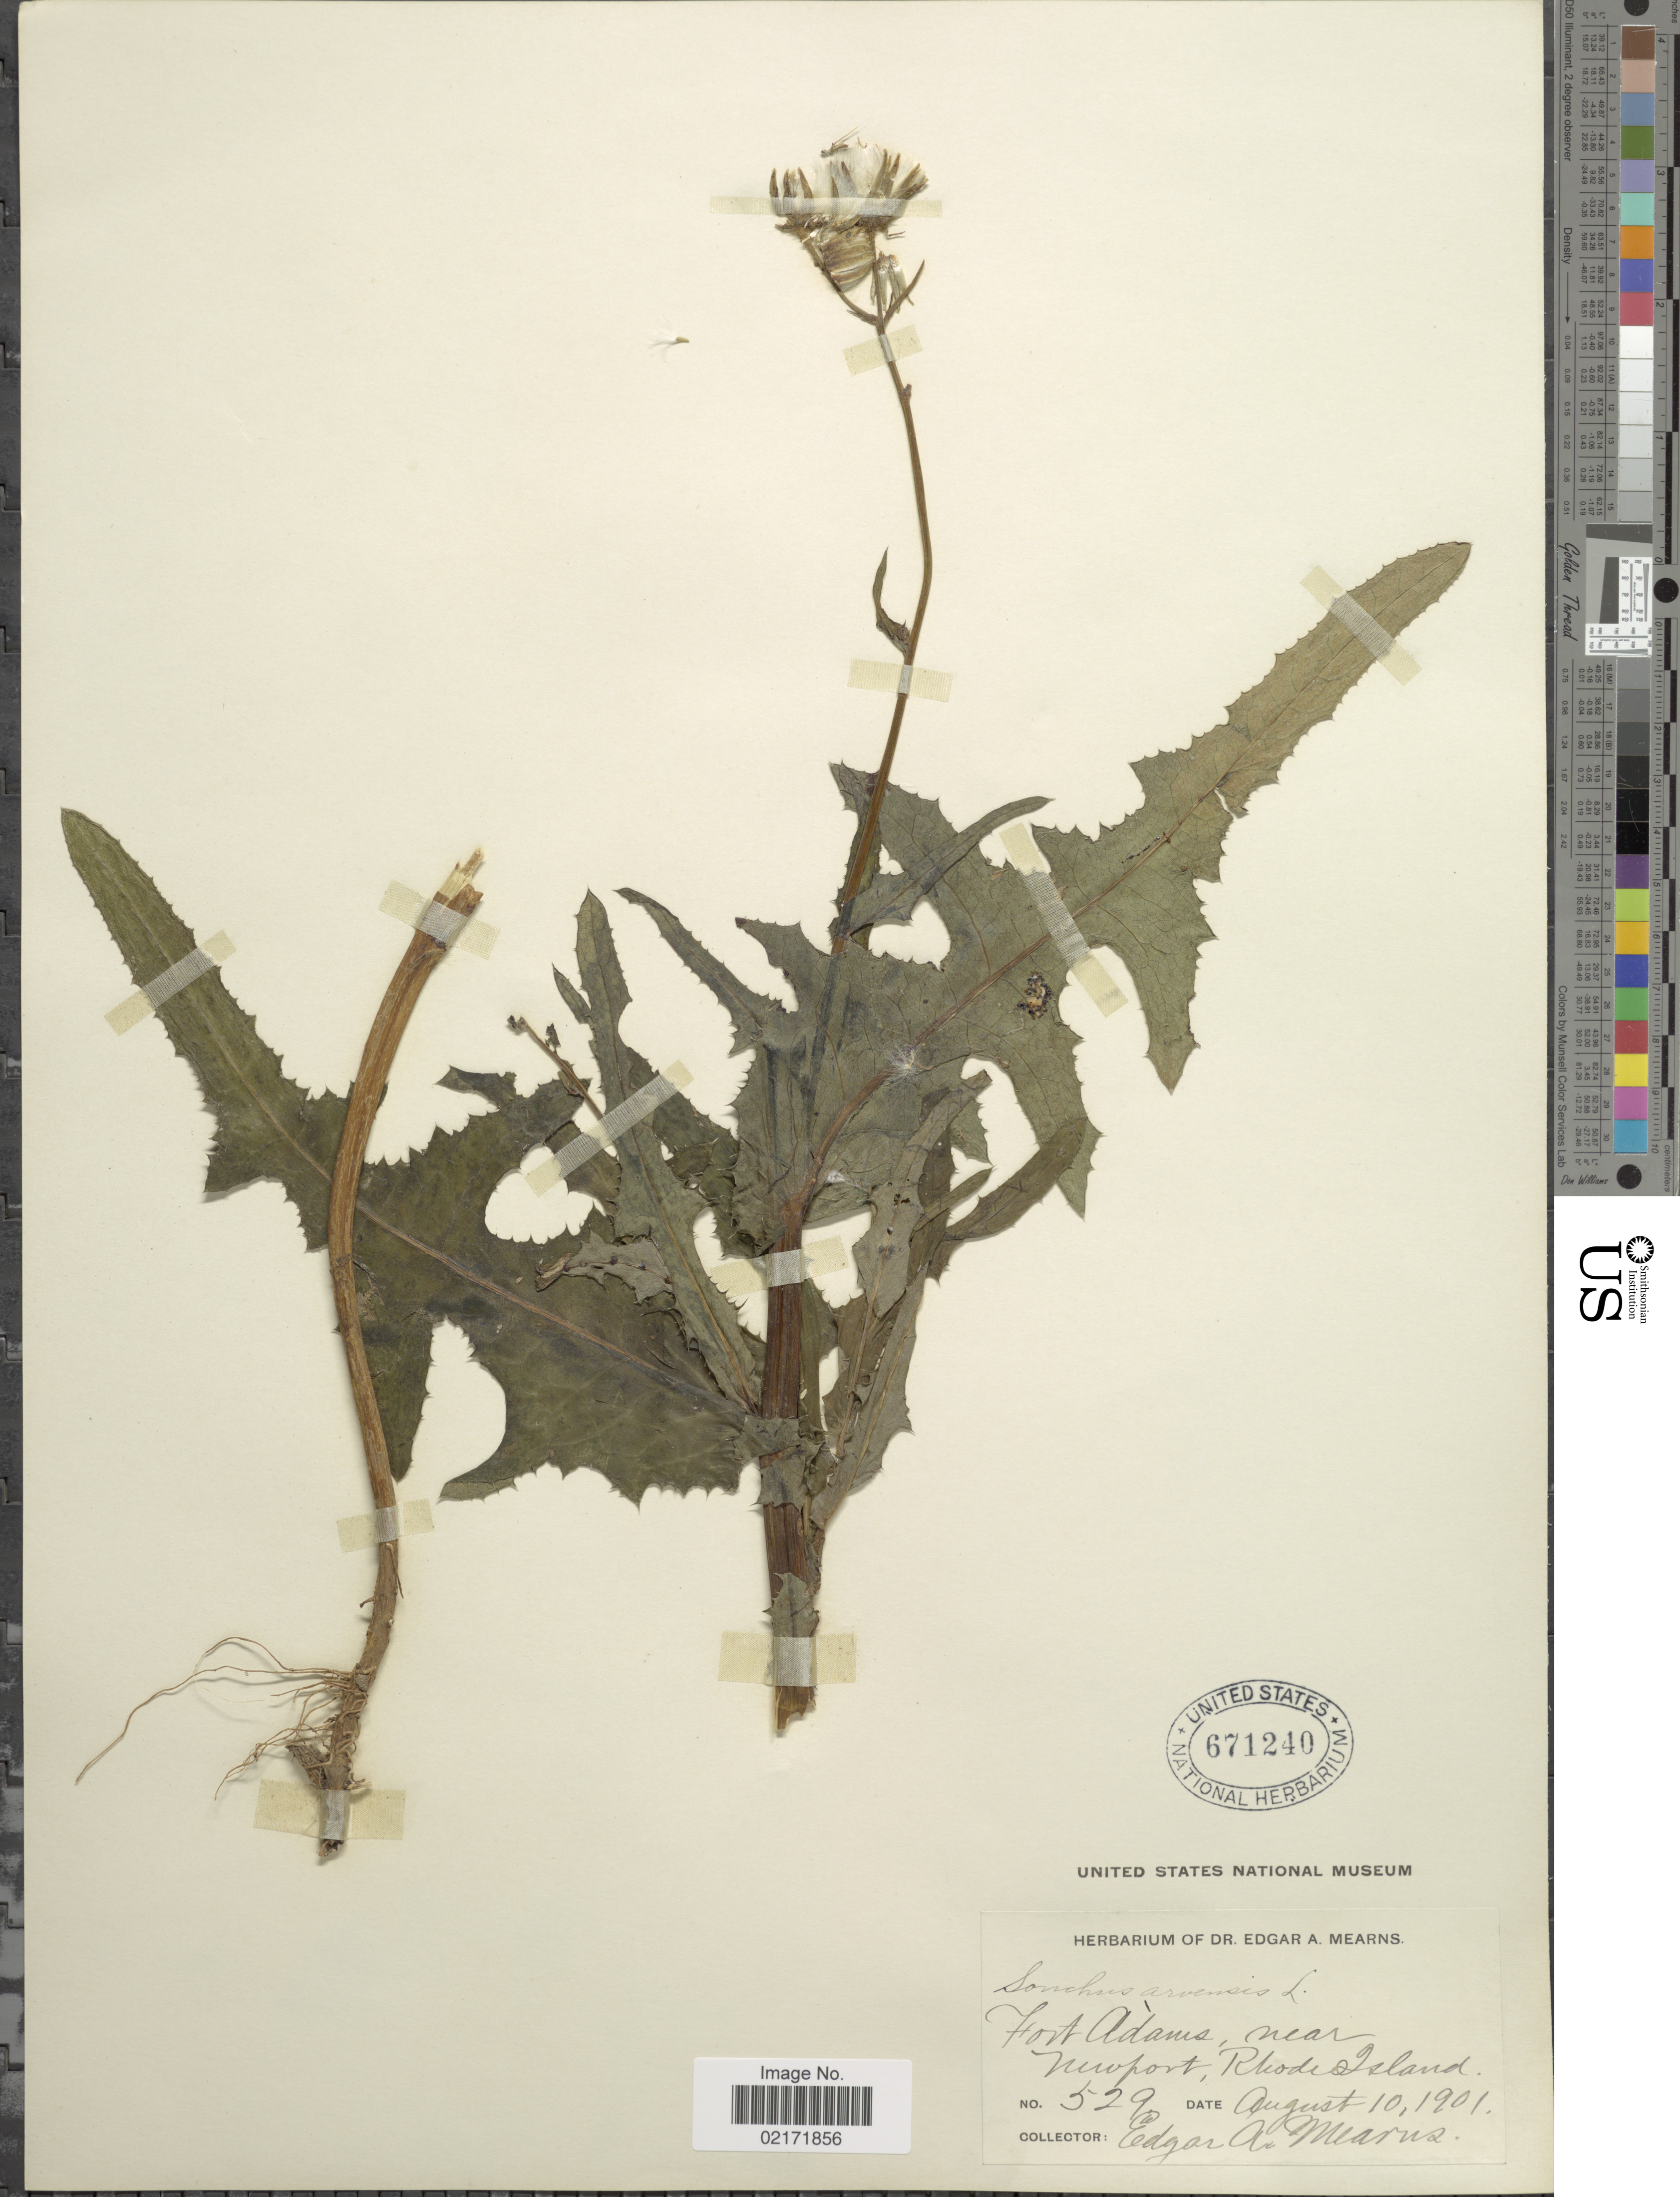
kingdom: Plantae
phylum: Tracheophyta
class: Magnoliopsida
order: Asterales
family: Asteraceae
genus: Sonchus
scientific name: Sonchus arvensis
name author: L.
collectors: E. A. Mearns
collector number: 529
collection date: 1901-08-10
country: United States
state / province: Rhode Island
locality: Fort Adamsm near Newport.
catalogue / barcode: US 671240